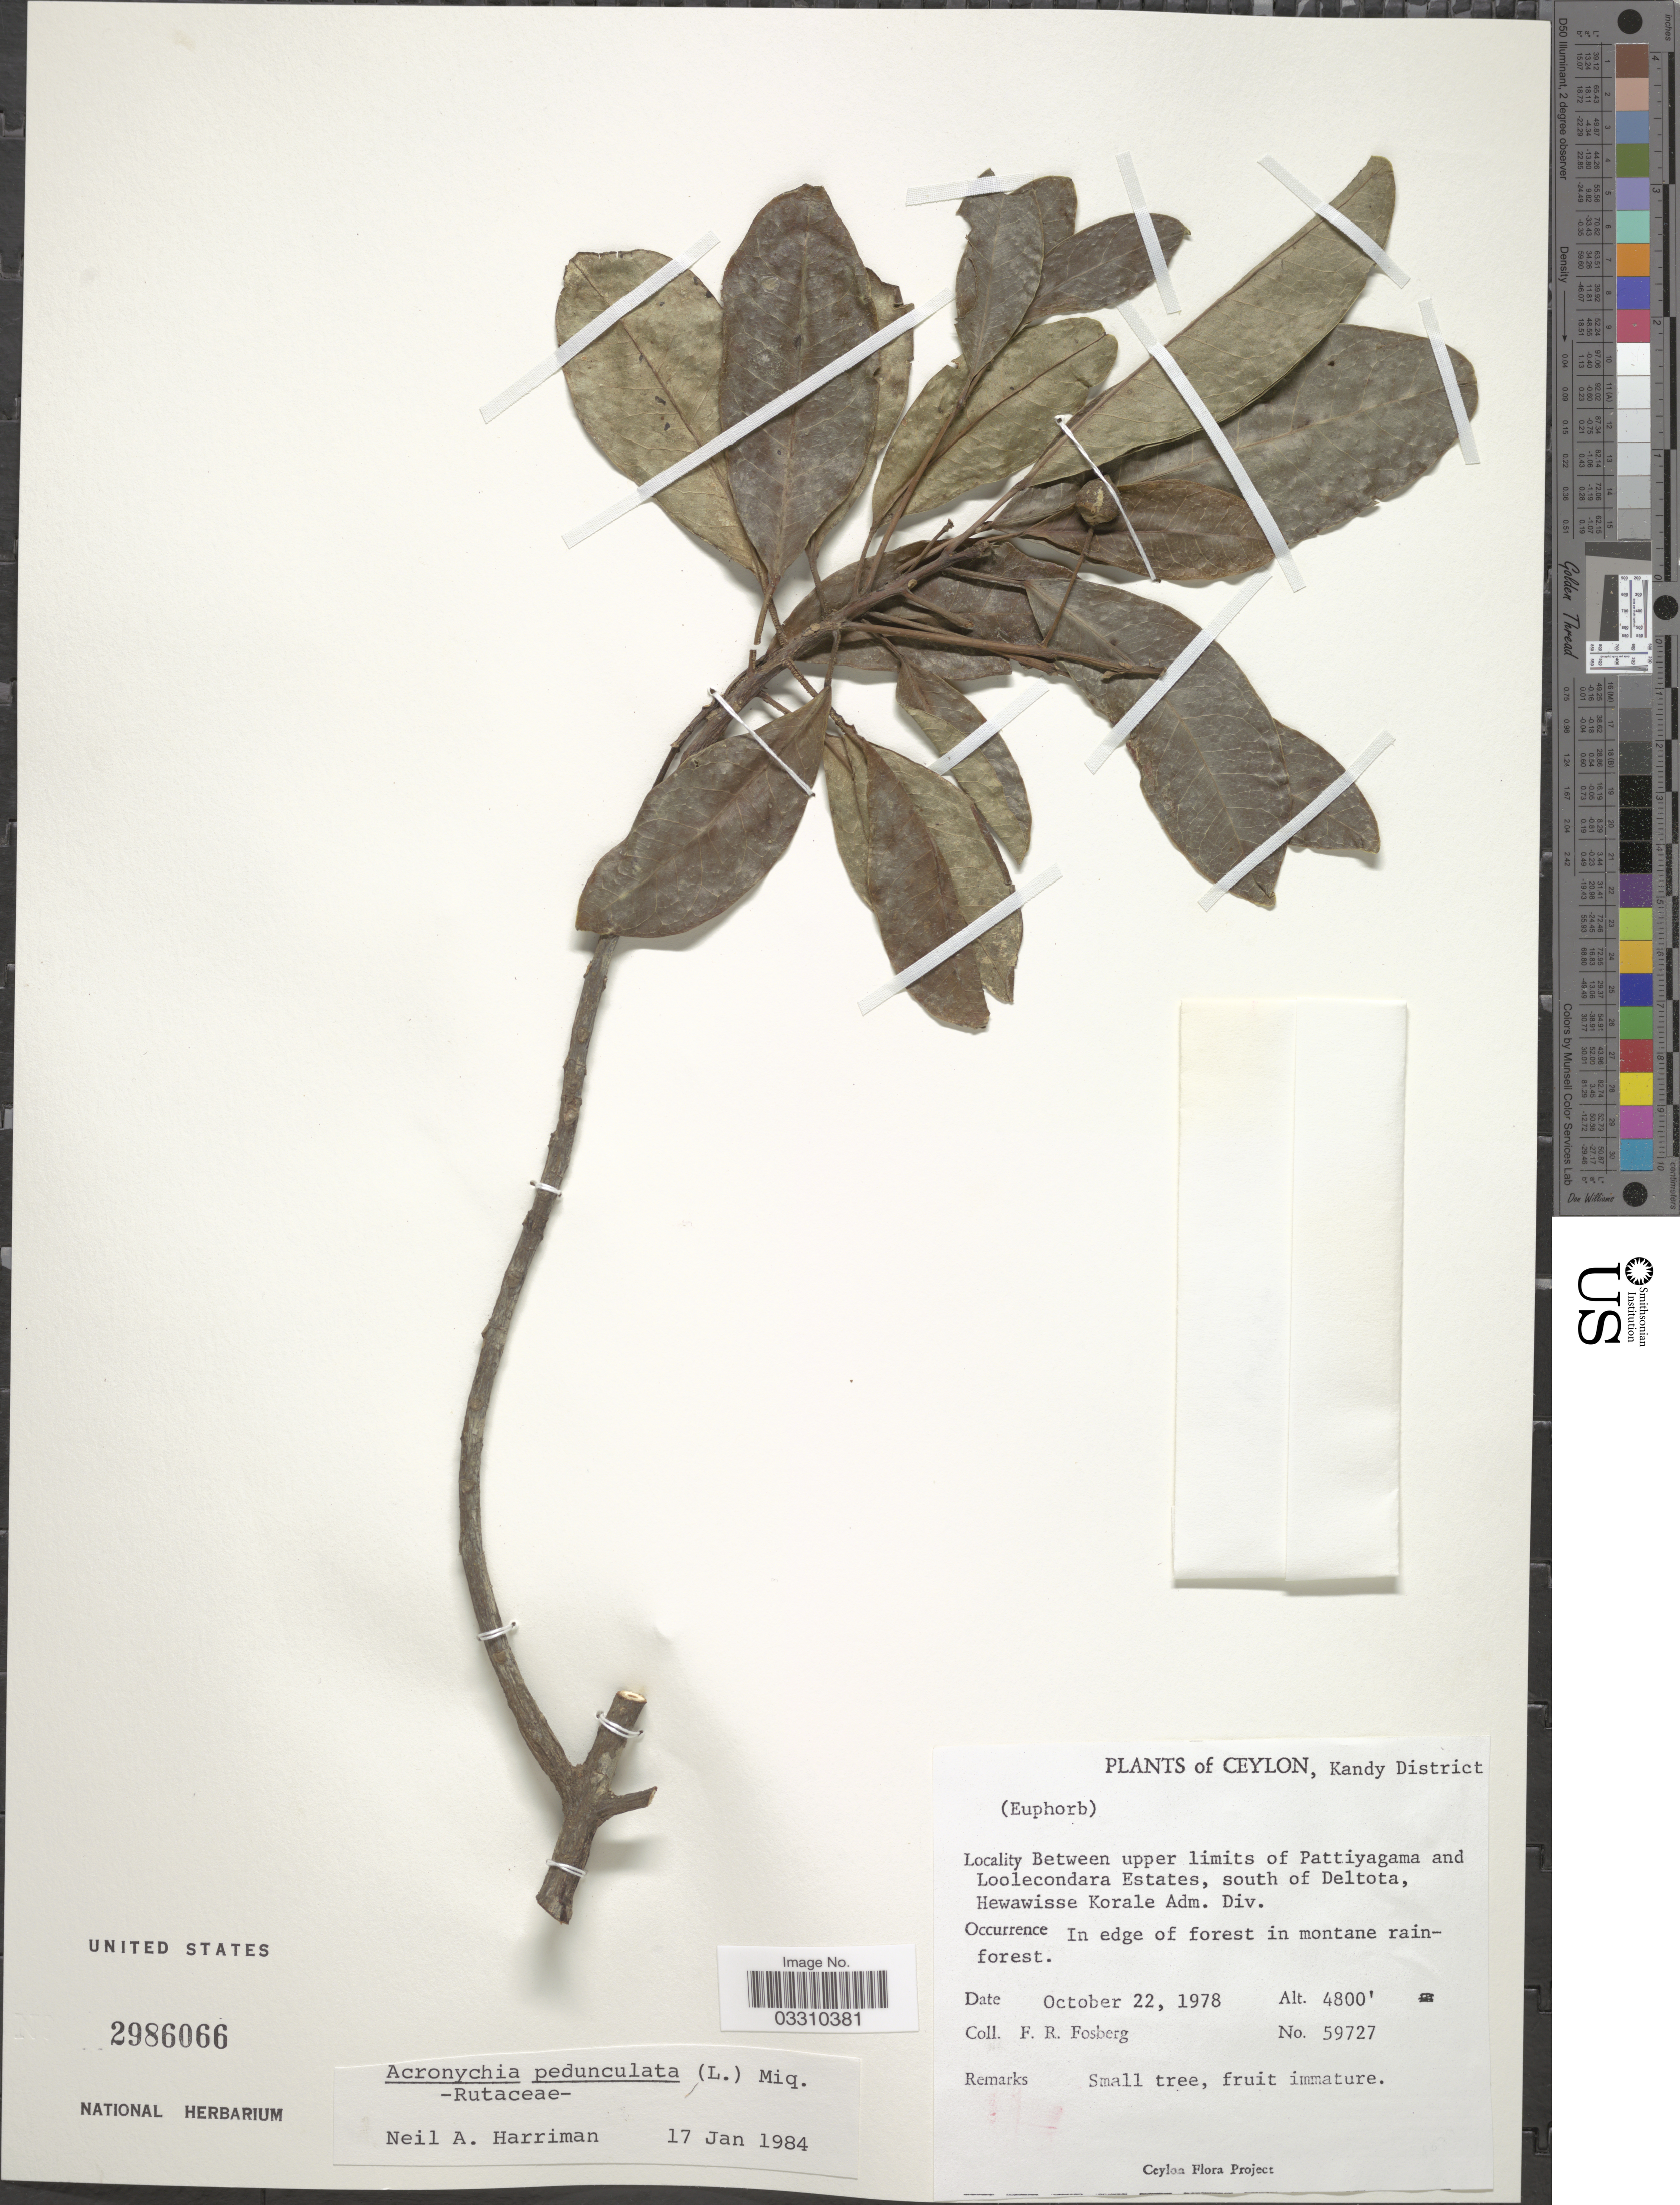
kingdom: Plantae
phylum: Tracheophyta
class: Magnoliopsida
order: Sapindales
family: Rutaceae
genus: Acronychia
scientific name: Acronychia pedunculata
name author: (L.) Miq.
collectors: F. R. Fosberg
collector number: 59727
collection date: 1978-10-22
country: Sri Lanka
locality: Ceylon, Between upper limits of Pattiyagama and Loolecondara Estates, south of Deltota, Hewawisse Korale Adm. Div.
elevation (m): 1463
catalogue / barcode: US 2986066